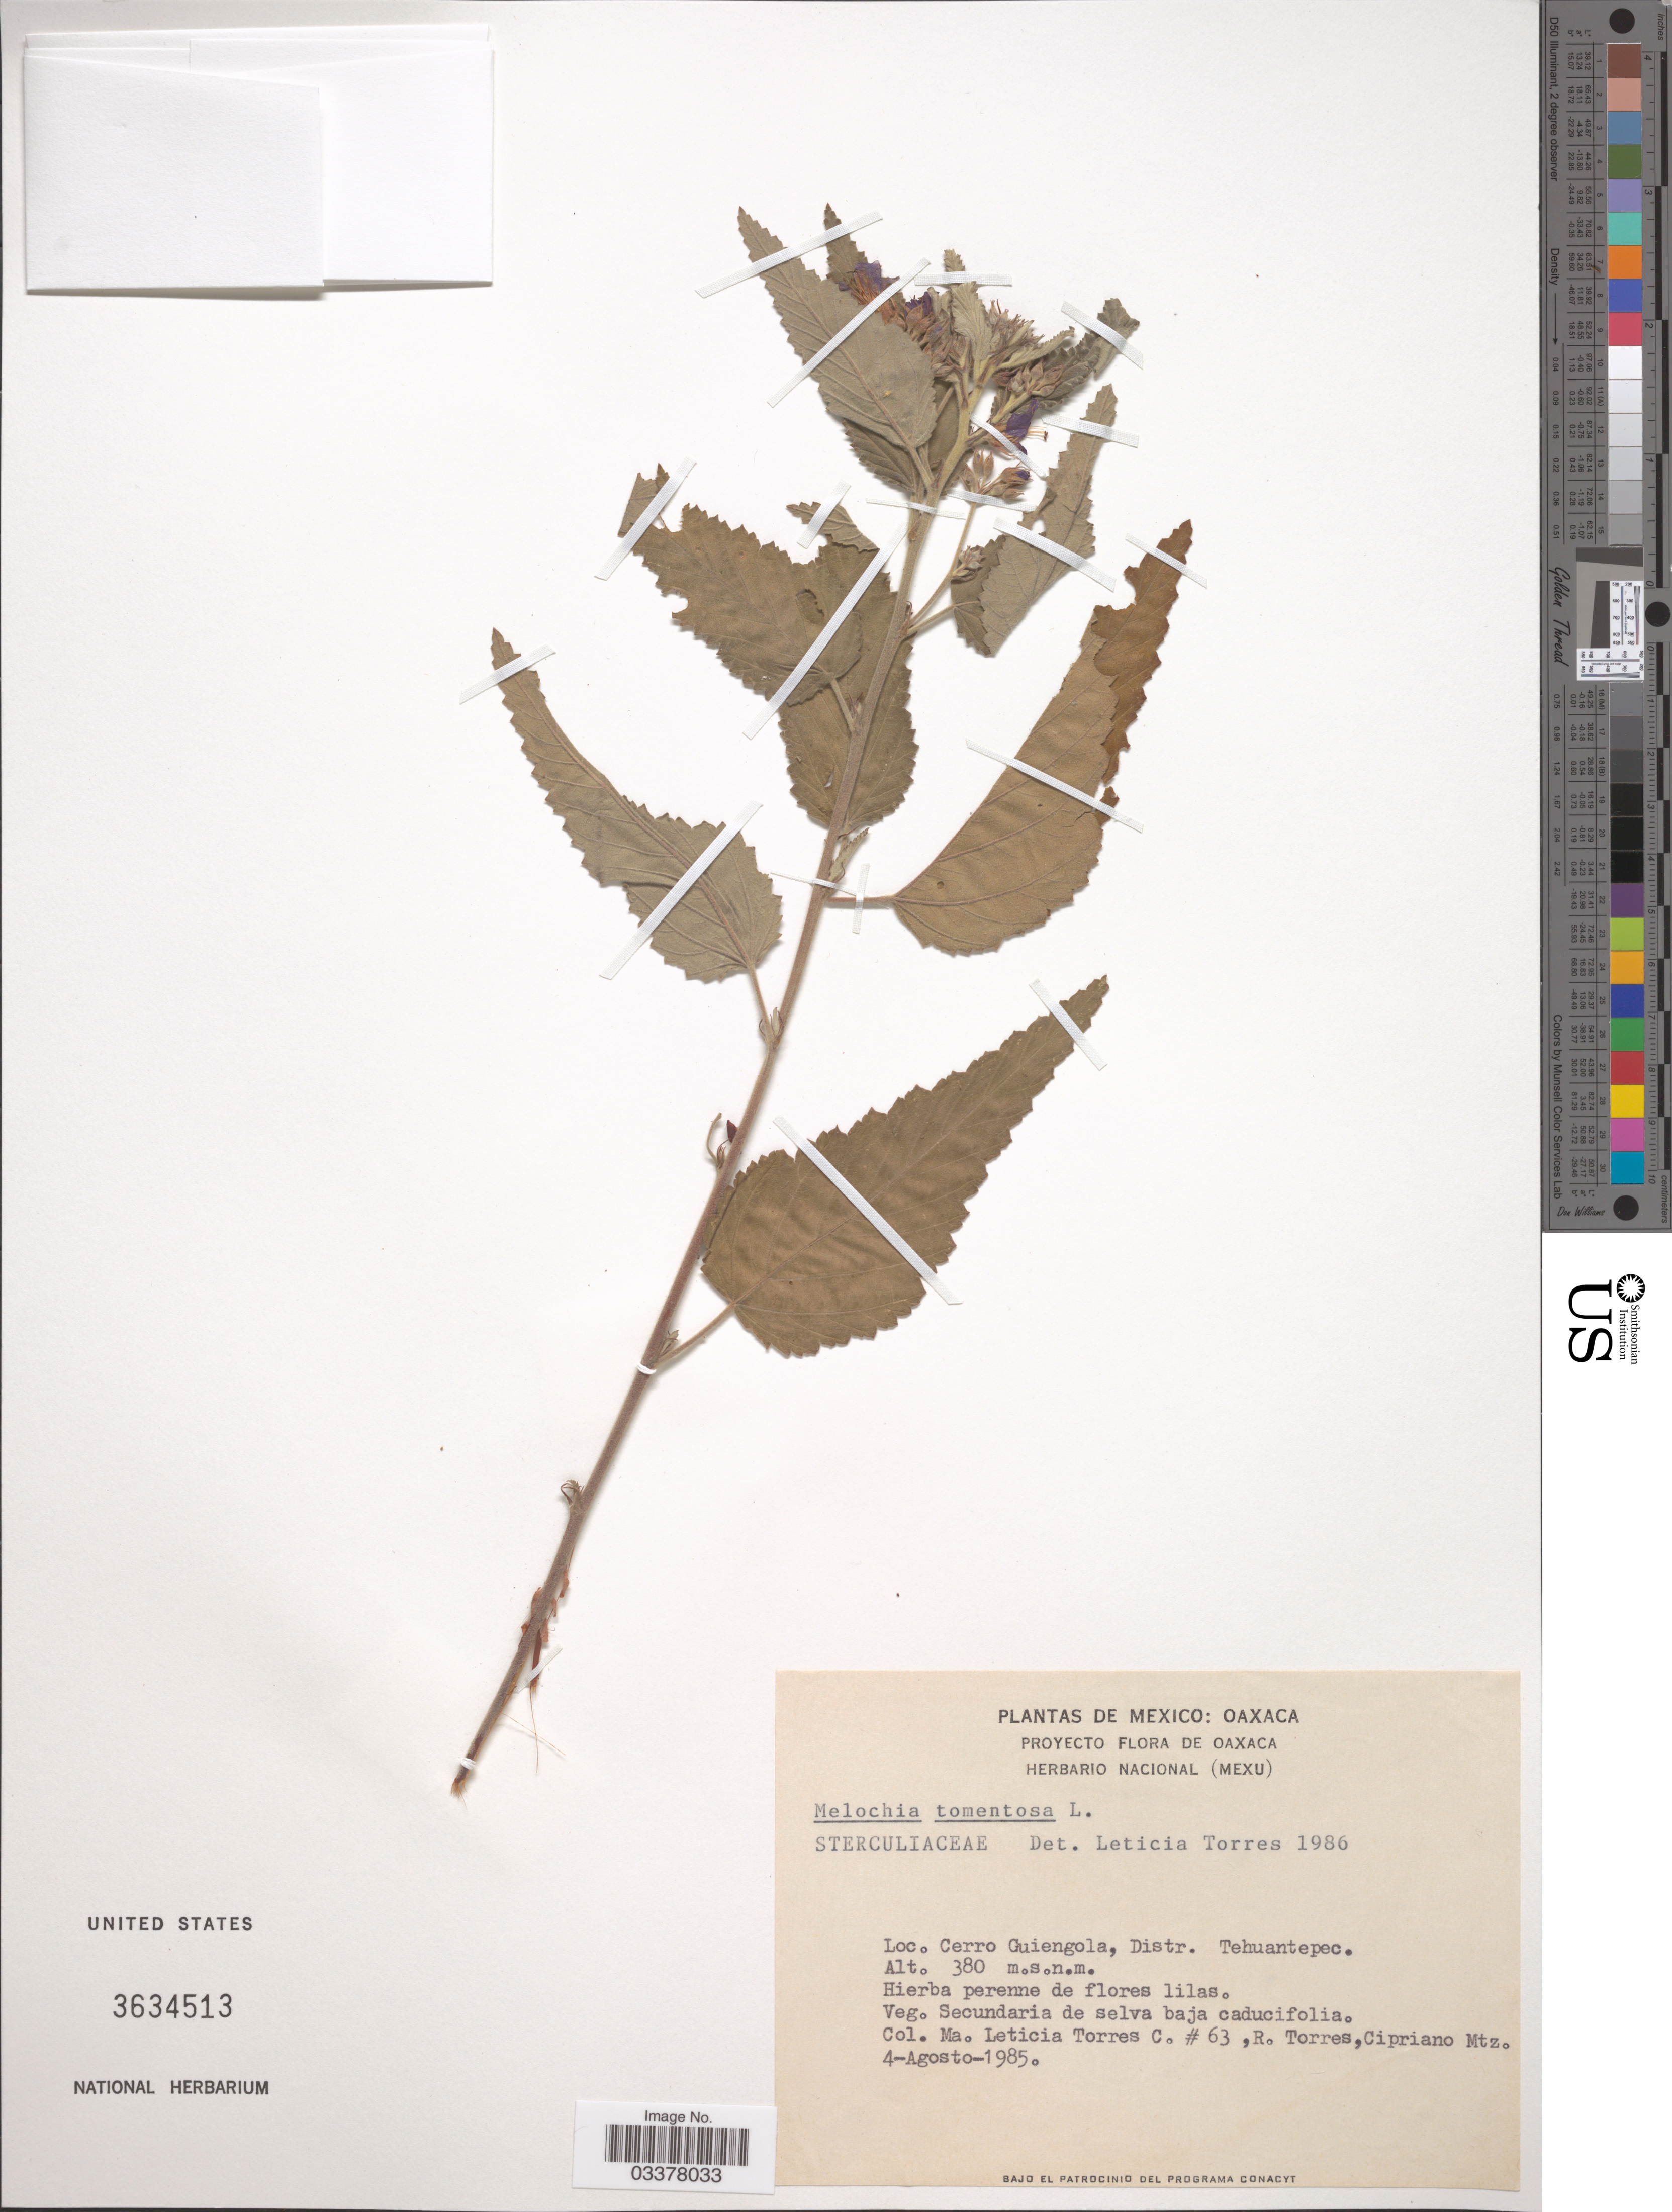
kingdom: Plantae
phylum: Tracheophyta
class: Magnoliopsida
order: Malvales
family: Malvaceae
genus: Melochia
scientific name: Melochia tomentosa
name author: L.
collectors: M. L. Torres Colin, R. Torres & C. Mtz.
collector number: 63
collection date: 1985-08-04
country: Mexico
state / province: Oaxaca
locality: Cerro Guiengola, Distr. Tehuantepec.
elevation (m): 380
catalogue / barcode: US 3634513